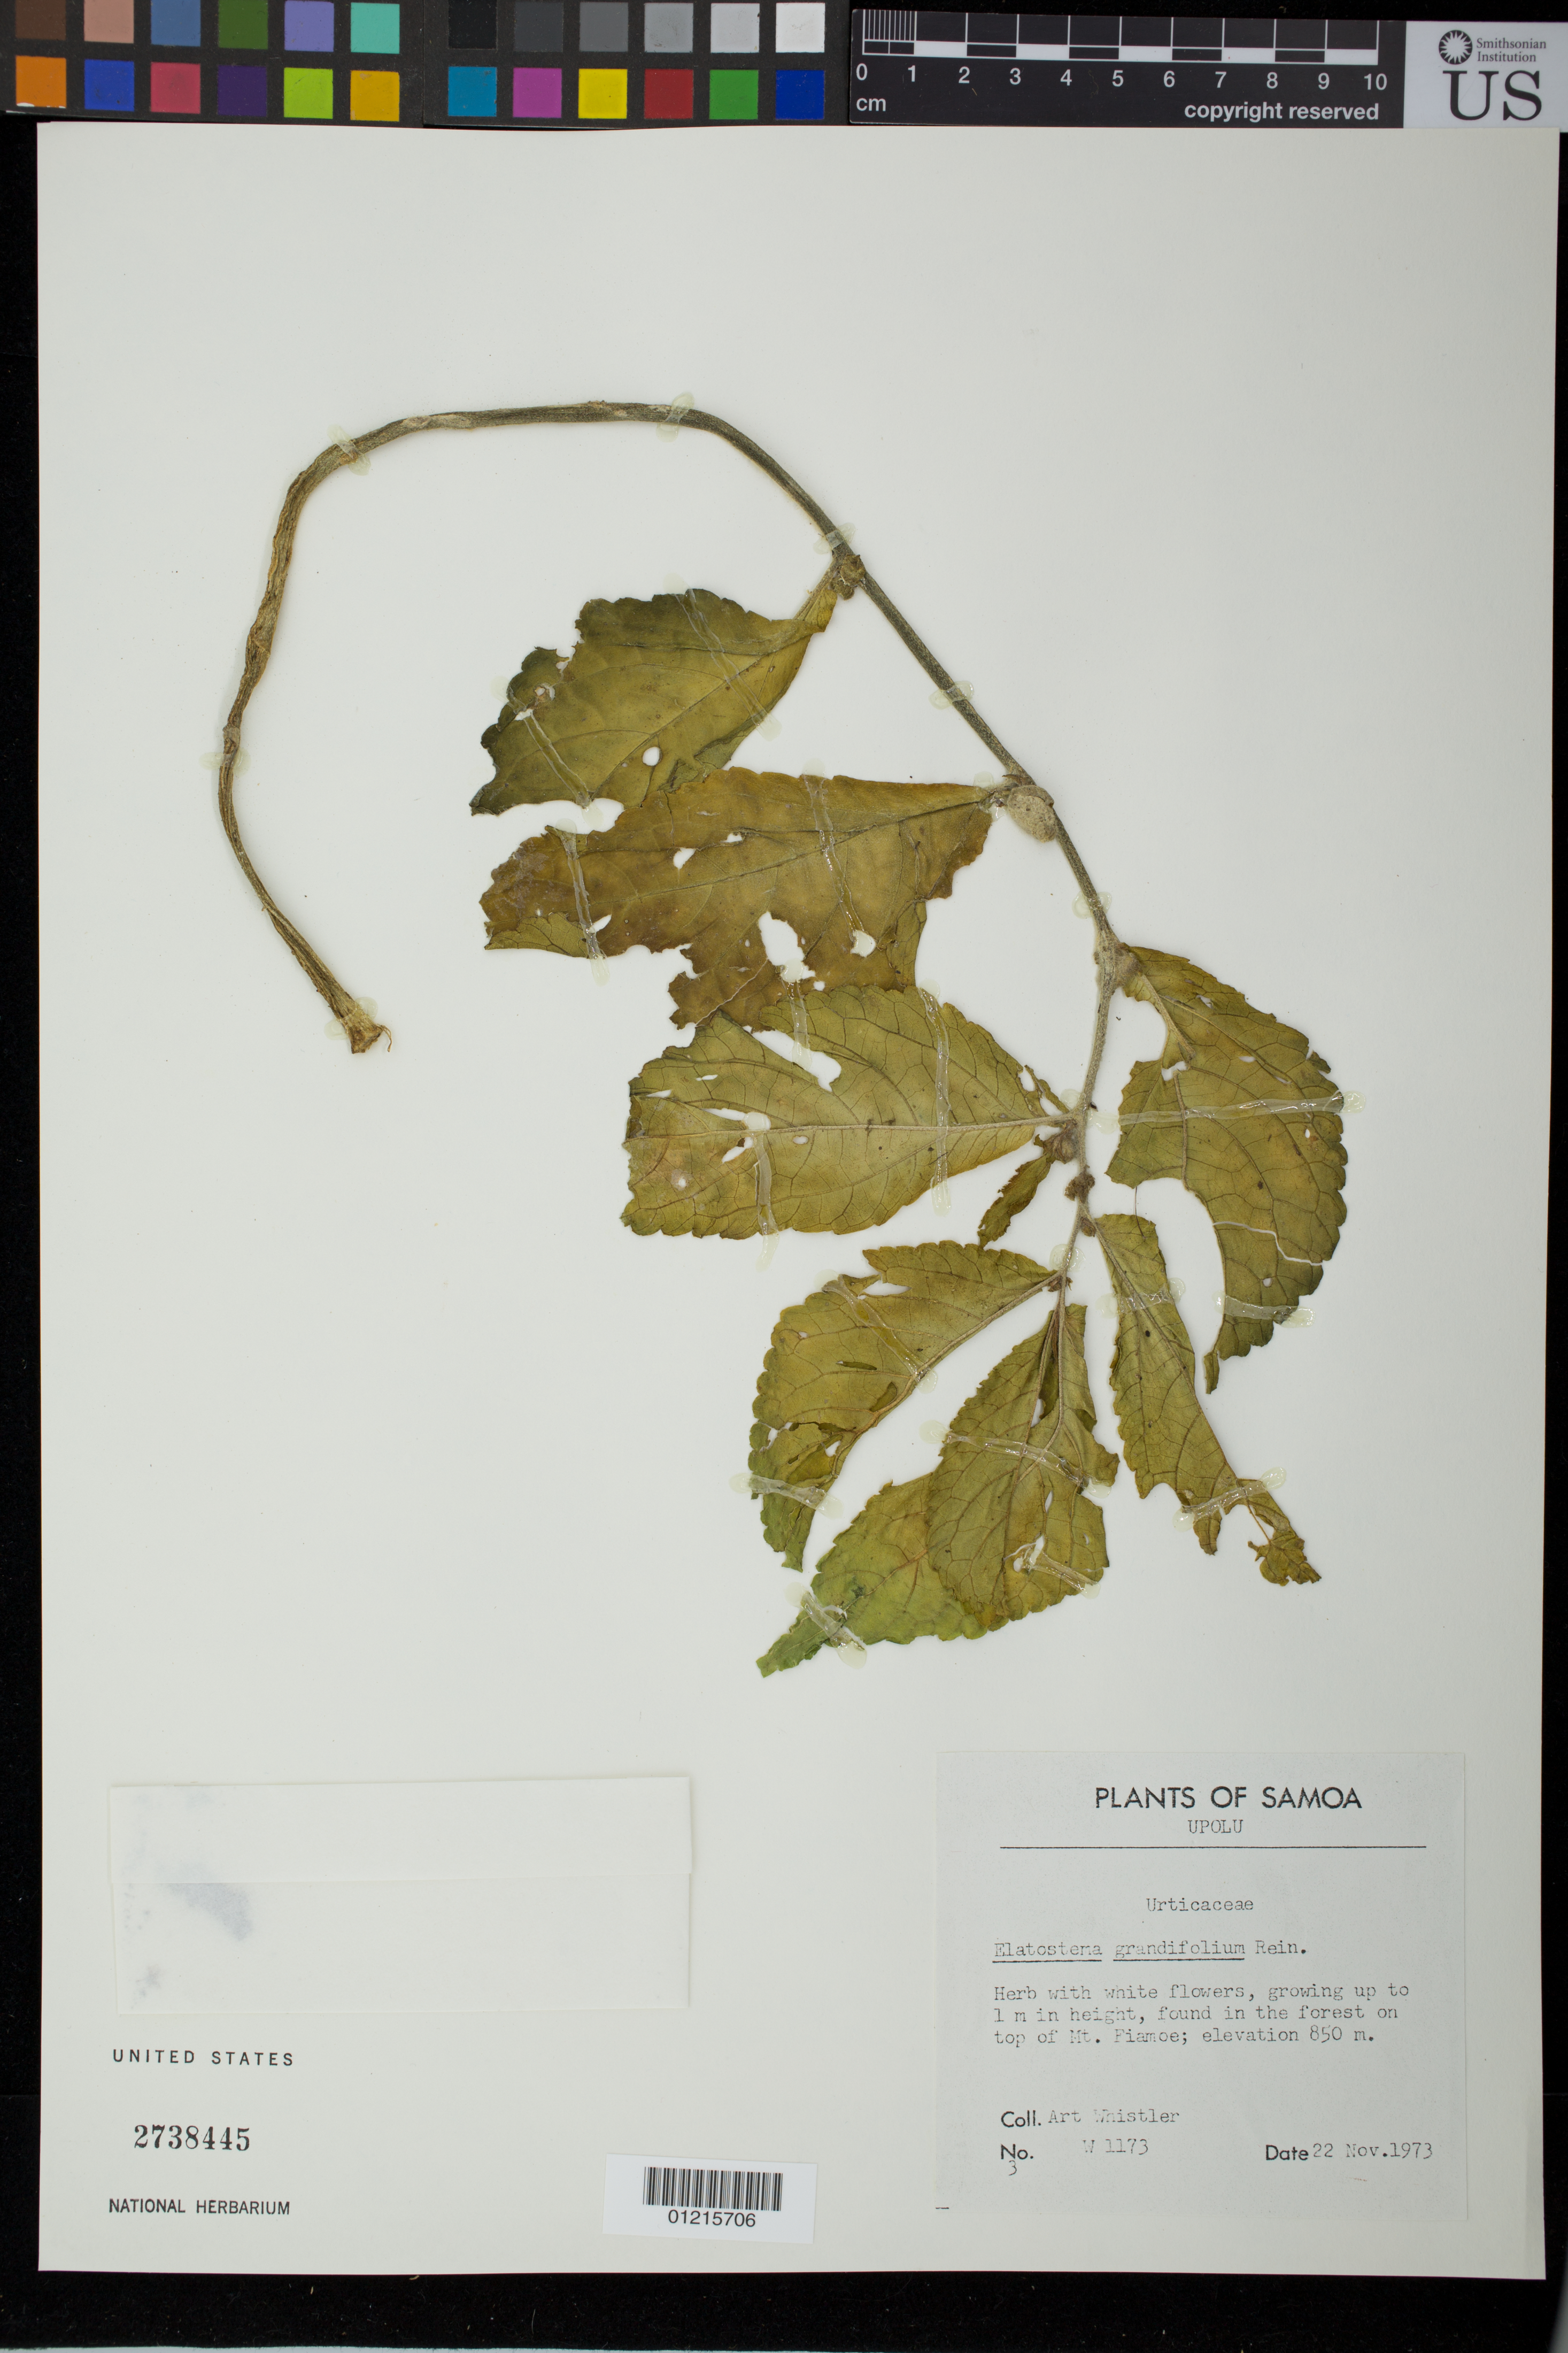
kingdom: Plantae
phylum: Tracheophyta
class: Magnoliopsida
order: Rosales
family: Urticaceae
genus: Elatostema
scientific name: Elatostema grandifolium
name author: Reinecke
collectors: A. Whistler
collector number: W 1173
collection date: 1973-11-22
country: Samoa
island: Upolu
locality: On top of Mt. Fiamoe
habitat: in the forest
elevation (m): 850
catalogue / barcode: US 2738445